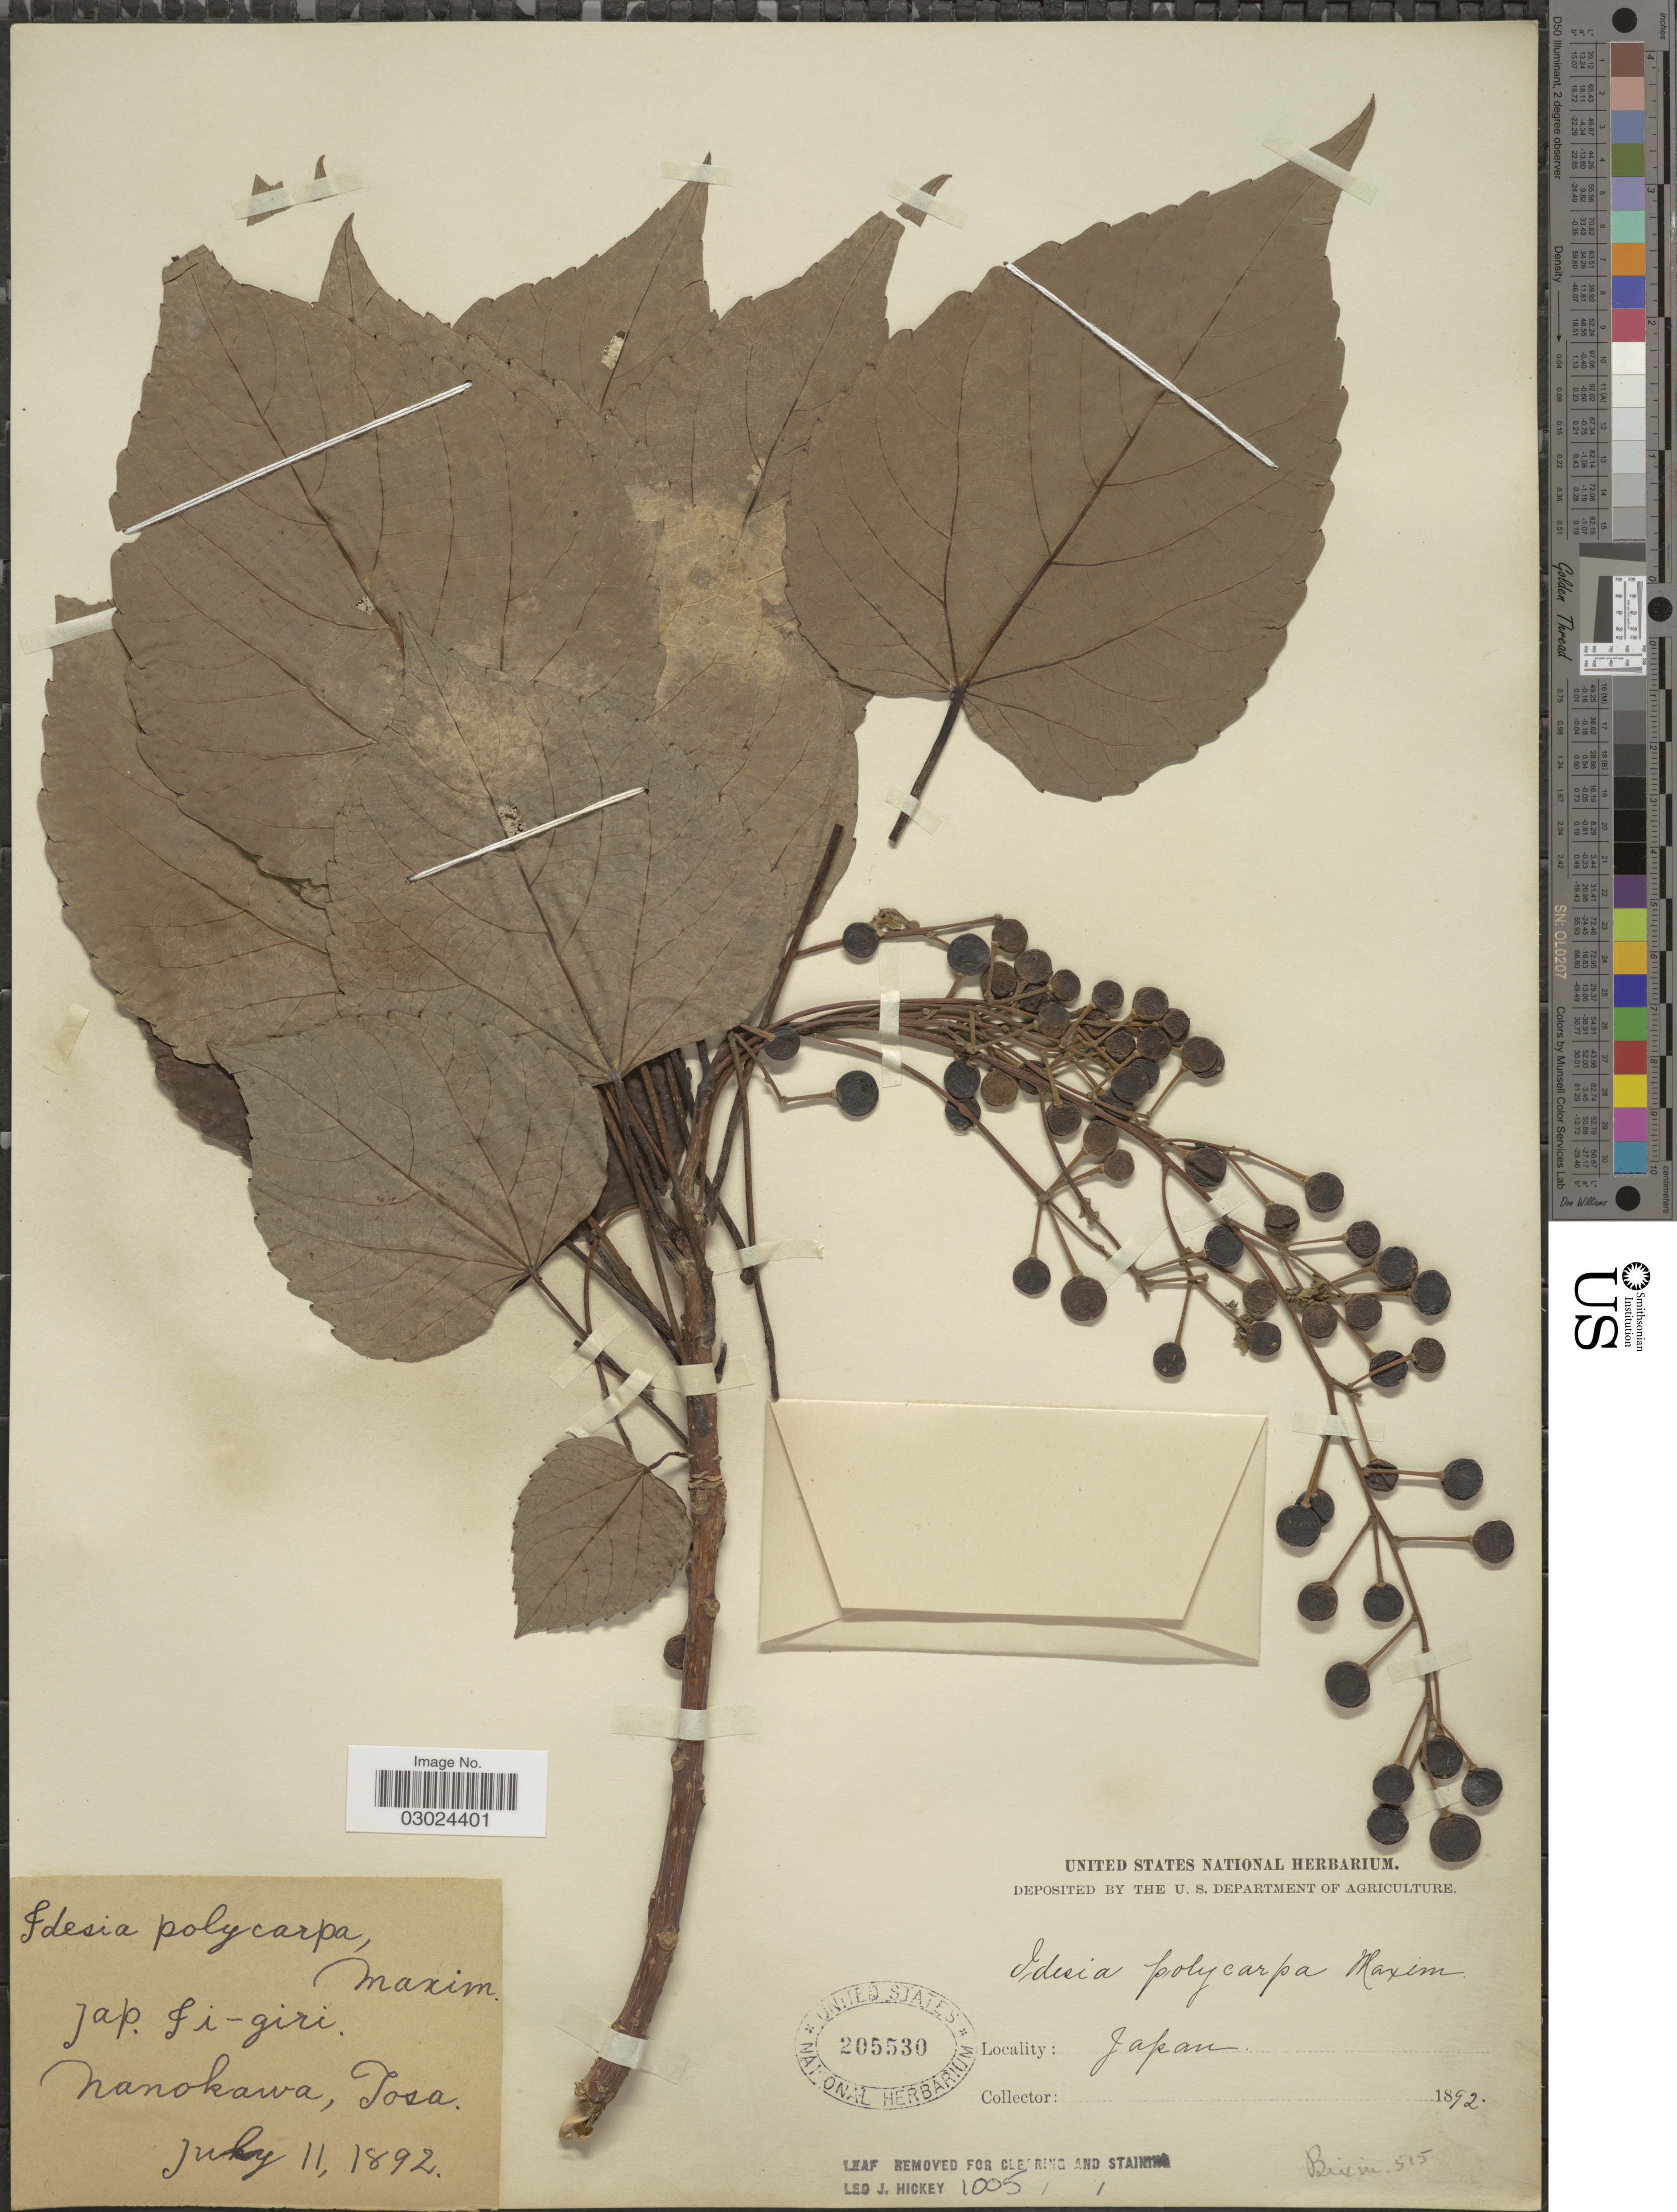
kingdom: Plantae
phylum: Tracheophyta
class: Magnoliopsida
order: Malpighiales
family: Salicaceae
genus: Idesia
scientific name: Idesia polycarpa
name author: Maxim.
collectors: ex herb. United States National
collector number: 1005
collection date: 1892-07-11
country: Japan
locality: Nanokawa, Tosa.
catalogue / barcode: US 205530